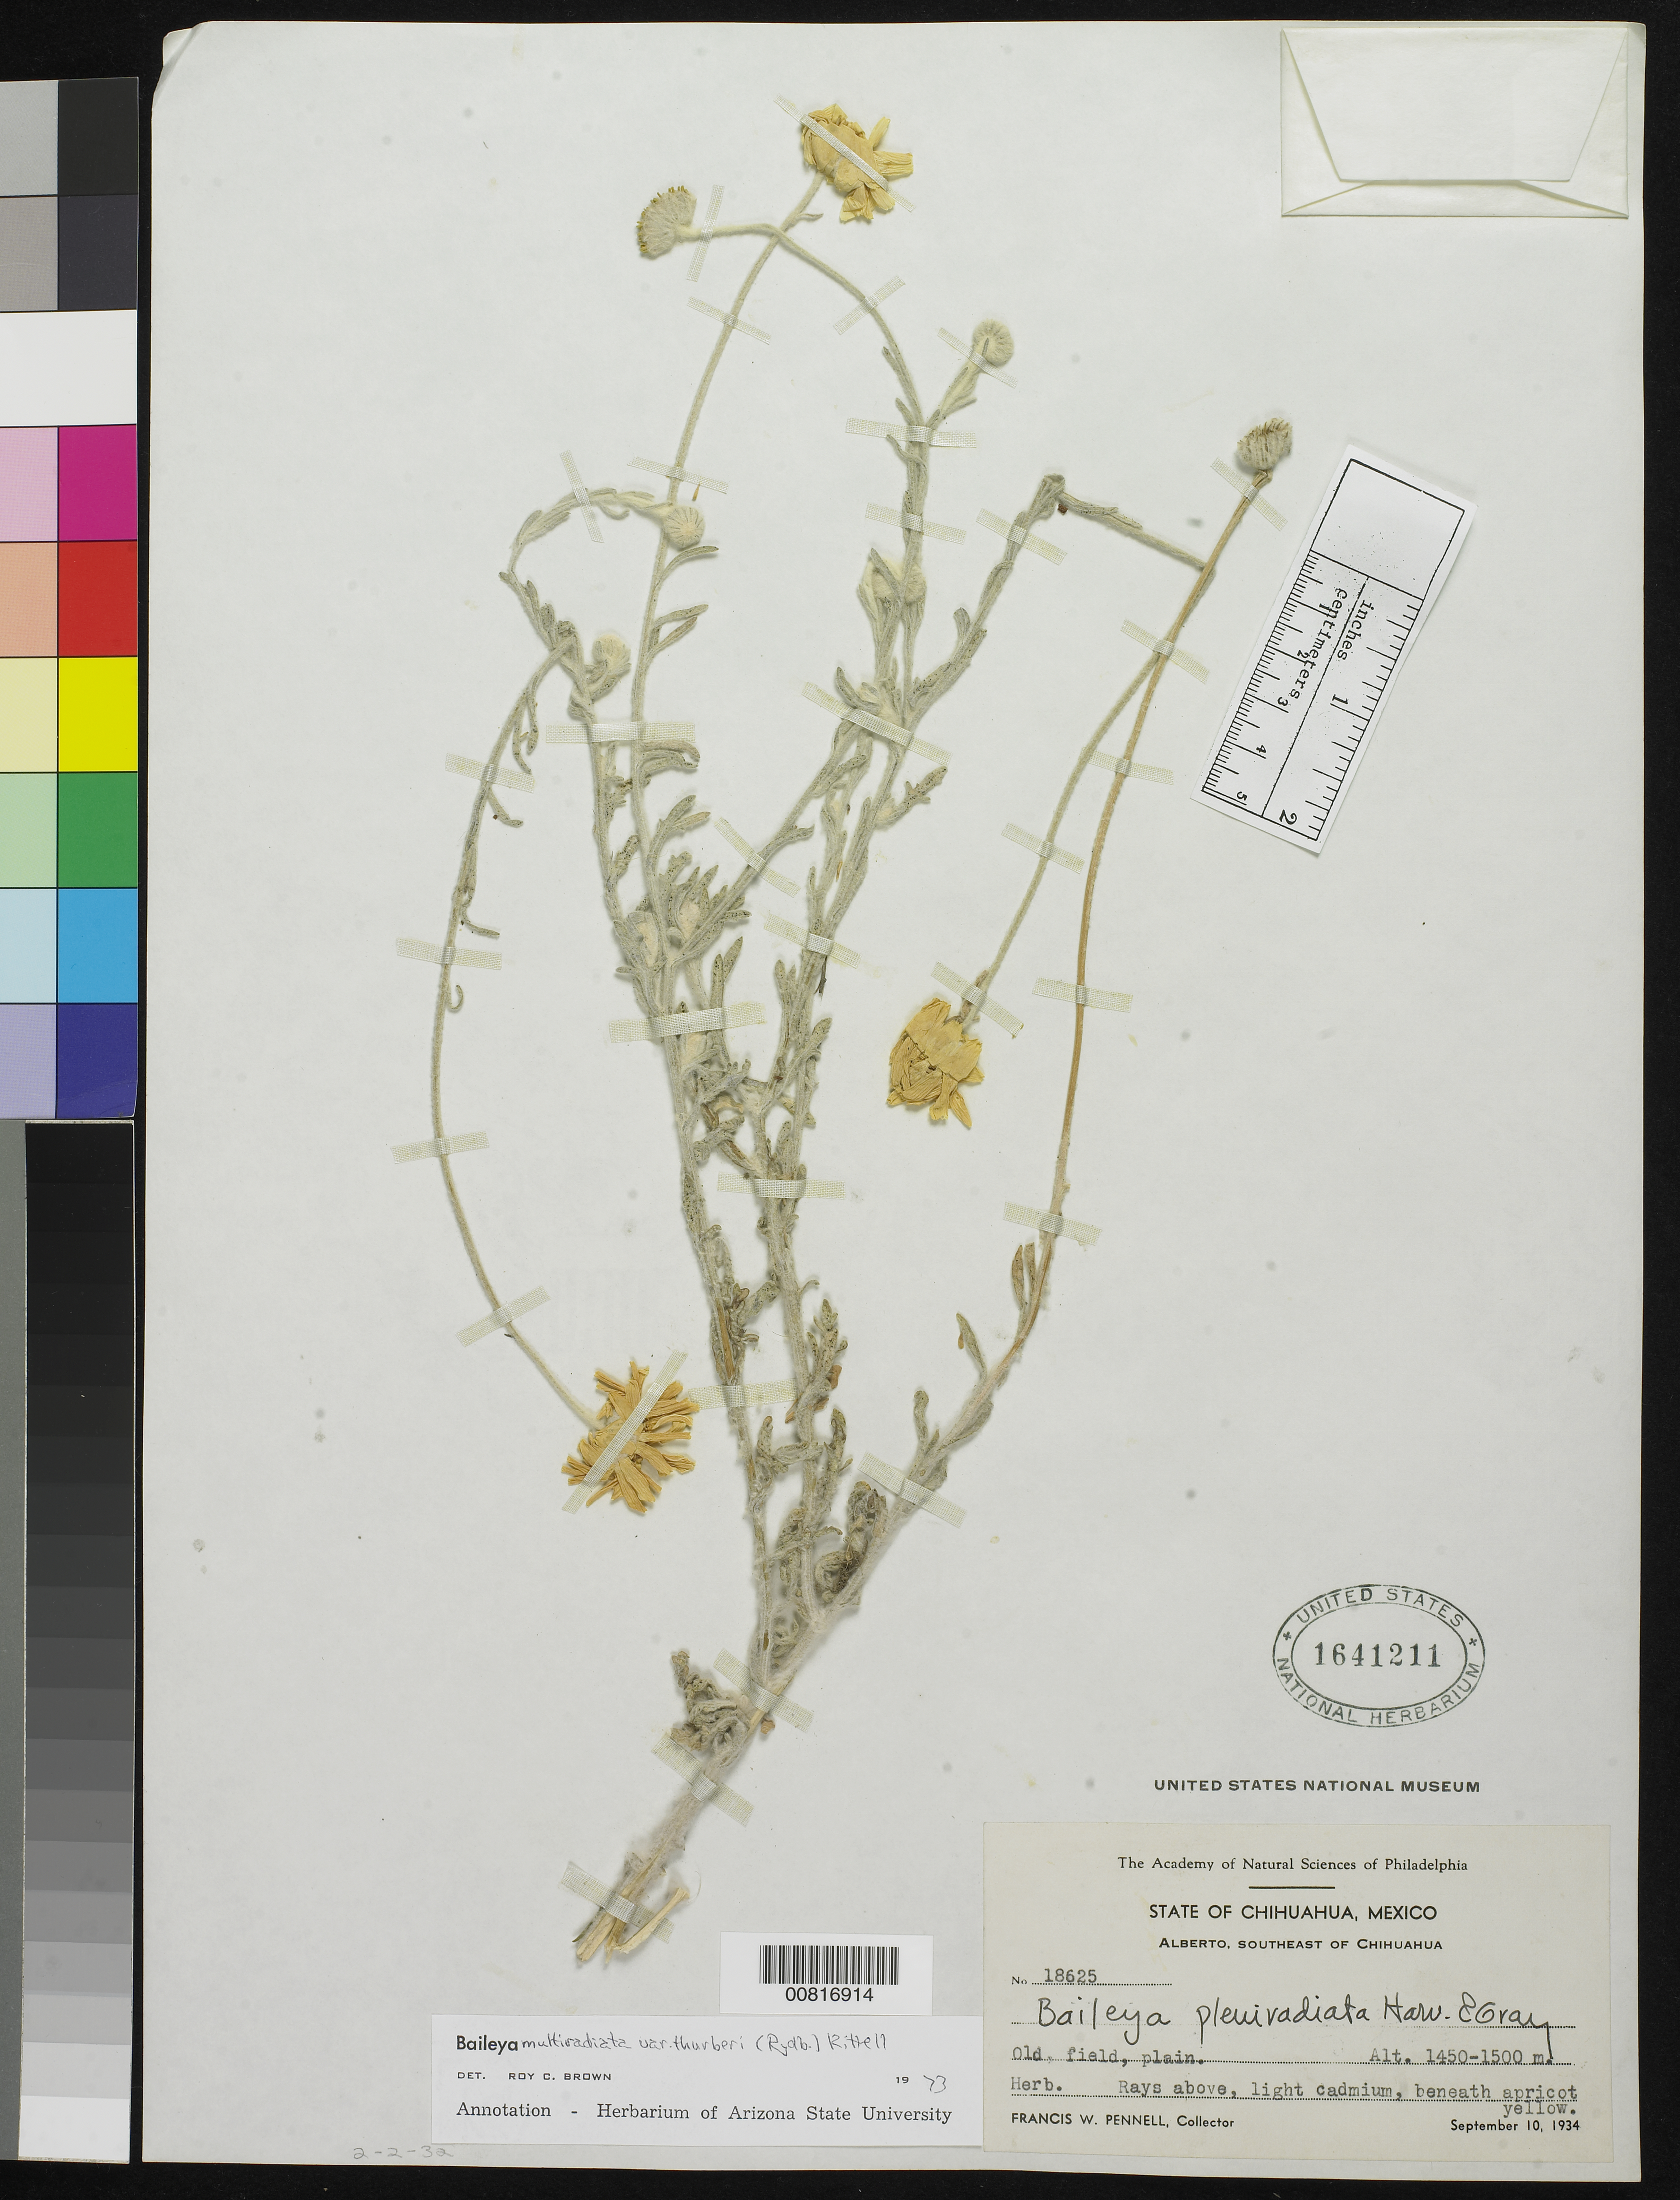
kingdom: Plantae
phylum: Tracheophyta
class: Magnoliopsida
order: Asterales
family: Asteraceae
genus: Baileya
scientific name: Baileya multiradiata var. thurberi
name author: (Rydb.) Kittell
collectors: F. W. Pennell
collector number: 18625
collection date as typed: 10 Sep 1934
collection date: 1934-09-10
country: Mexico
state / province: Chihuahua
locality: Alberto, Southeast of Chihuahua.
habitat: Old field, plain.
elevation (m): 1500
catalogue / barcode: US 1641211